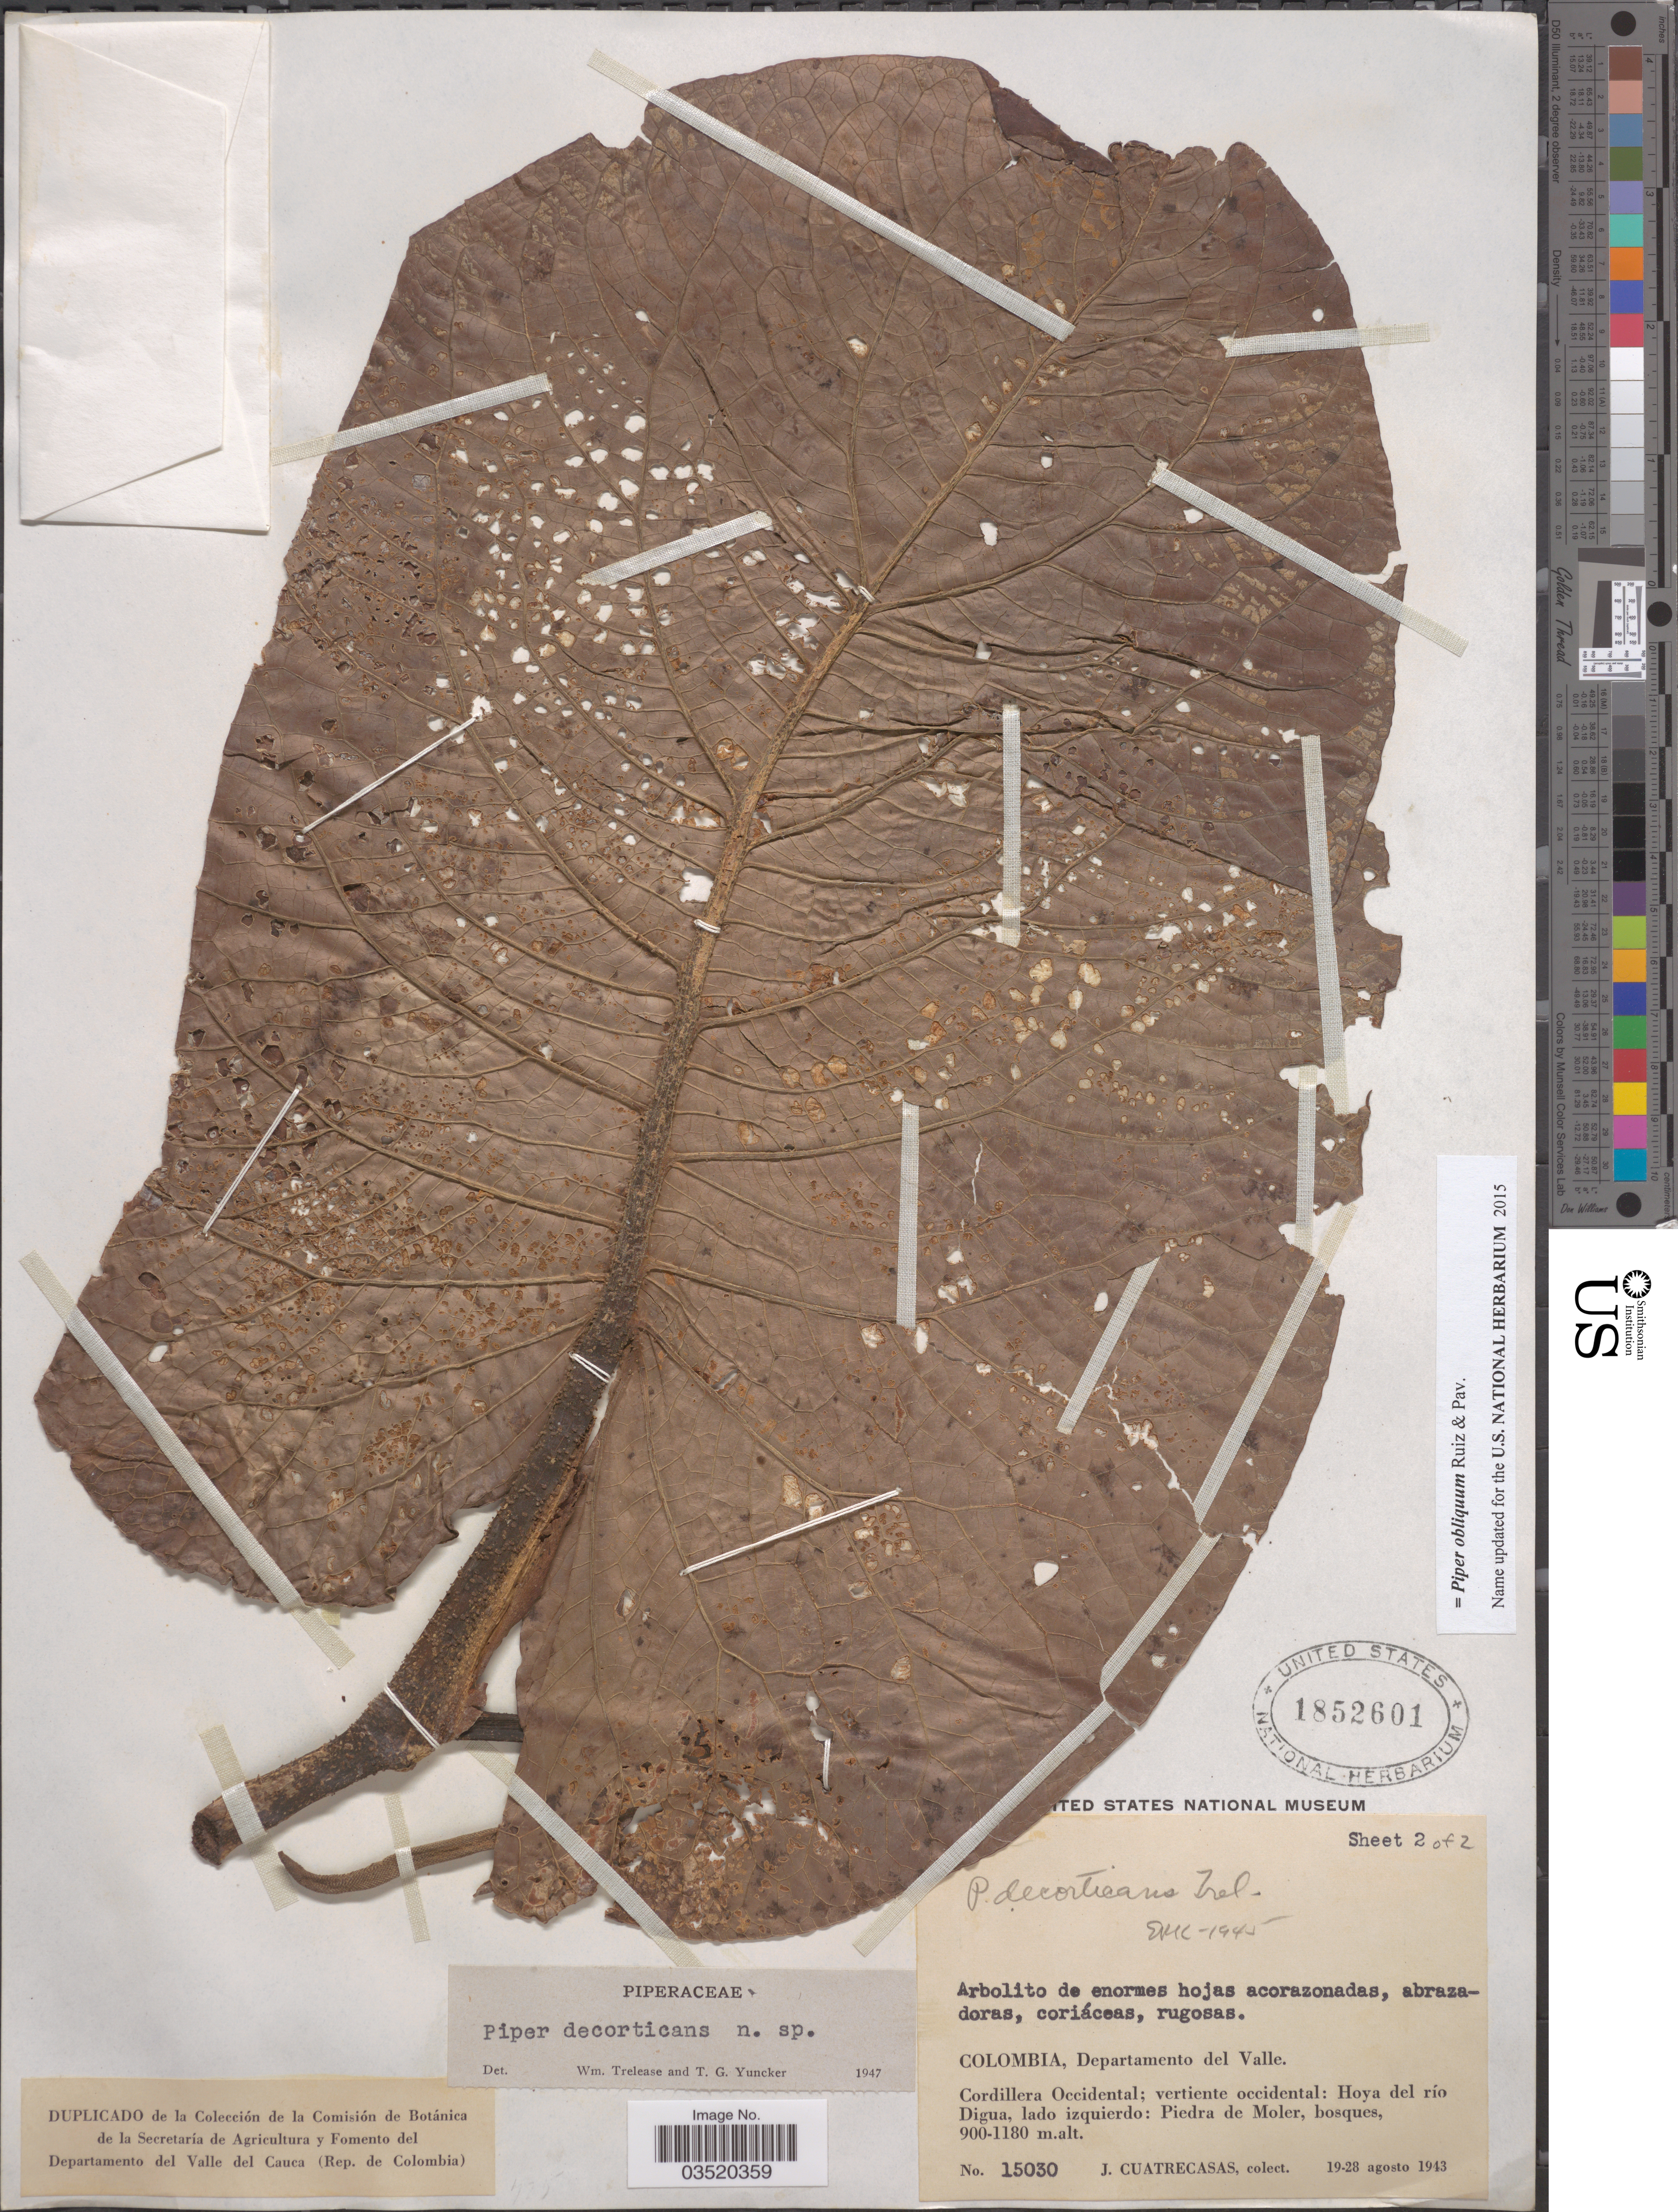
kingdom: Plantae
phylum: Tracheophyta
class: Magnoliopsida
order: Piperales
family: Piperaceae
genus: Piper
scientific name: Piper obliquum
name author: Ruiz & Pav.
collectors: J. Cuatrecasas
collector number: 15030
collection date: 1943-08-19/1943-08-28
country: Colombia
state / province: Valle del Cauca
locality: Departamento del Valle. Cordillera Occidental; vertiente occidental: Hoya del río Digua, lado izquierdo: Piedra de Moler.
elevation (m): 900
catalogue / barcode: US 1852601